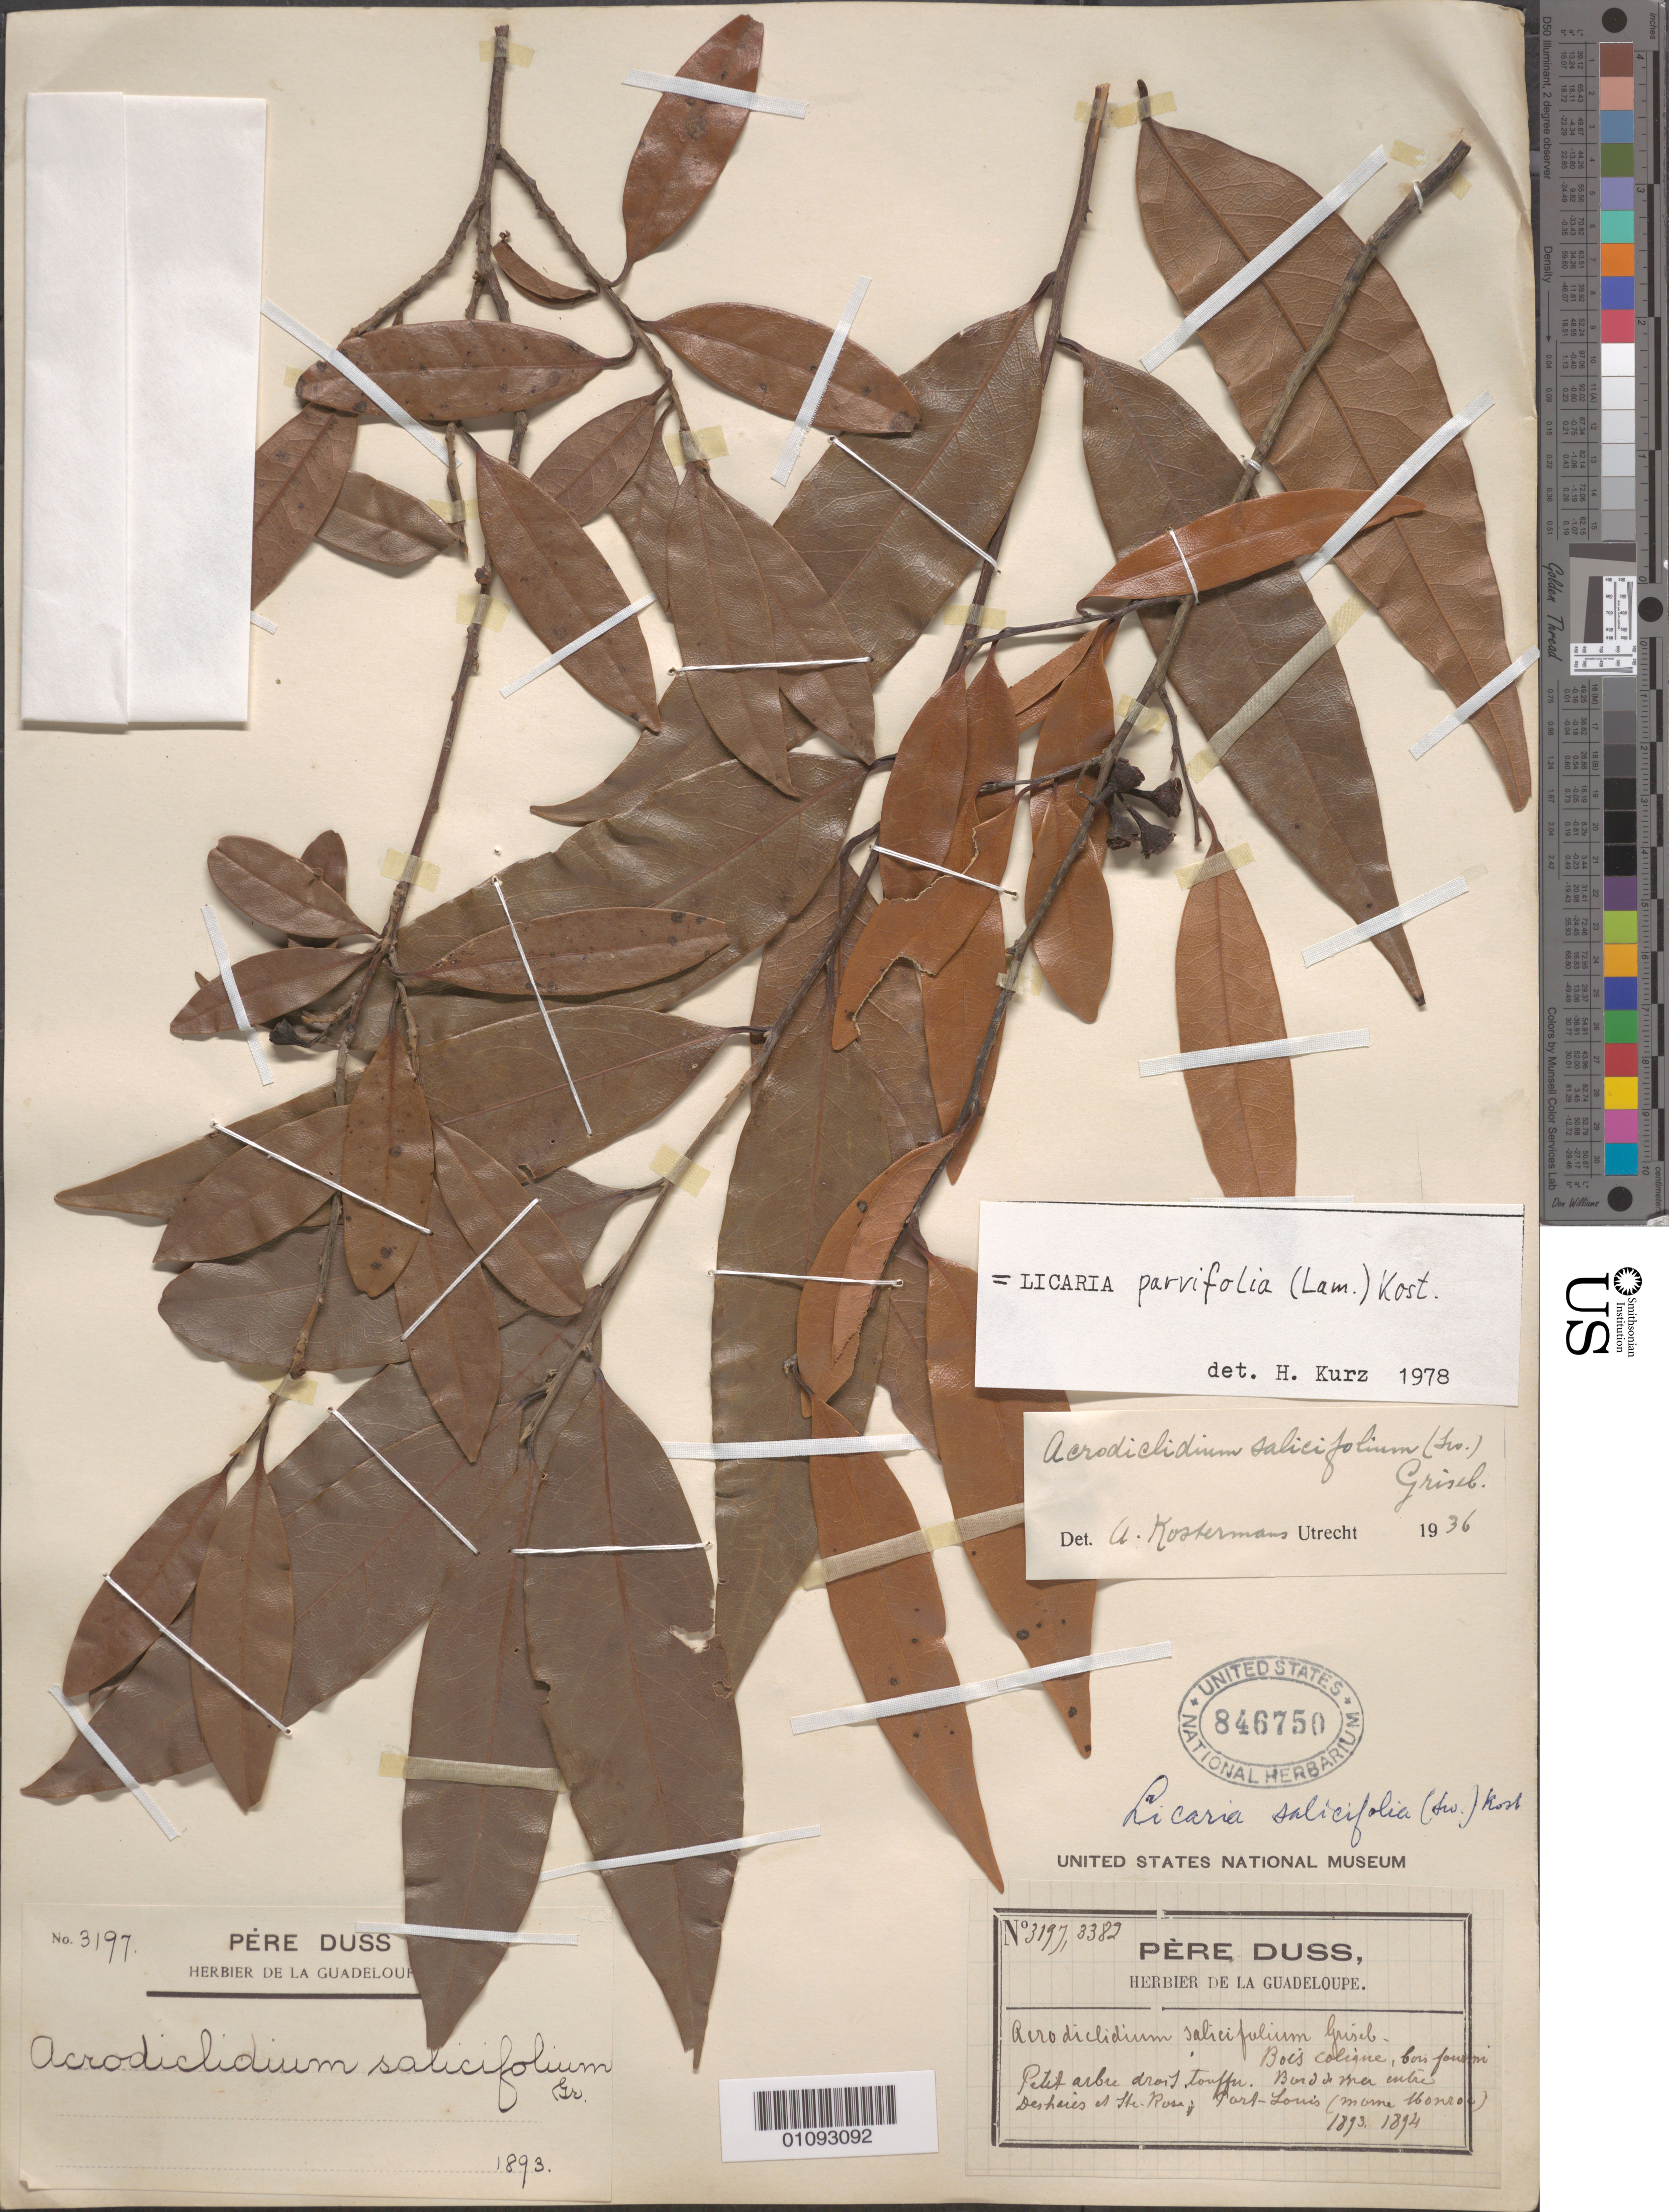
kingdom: Plantae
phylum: Tracheophyta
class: Magnoliopsida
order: Laurales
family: Lauraceae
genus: Licaria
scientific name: Licaria parvifolia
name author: (Lam.) Kosterm. ex León & Alain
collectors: Père Duss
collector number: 3197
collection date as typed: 1893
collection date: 1893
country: Guadeloupe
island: Basse Terre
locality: Port-Louis.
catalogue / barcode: US 846750